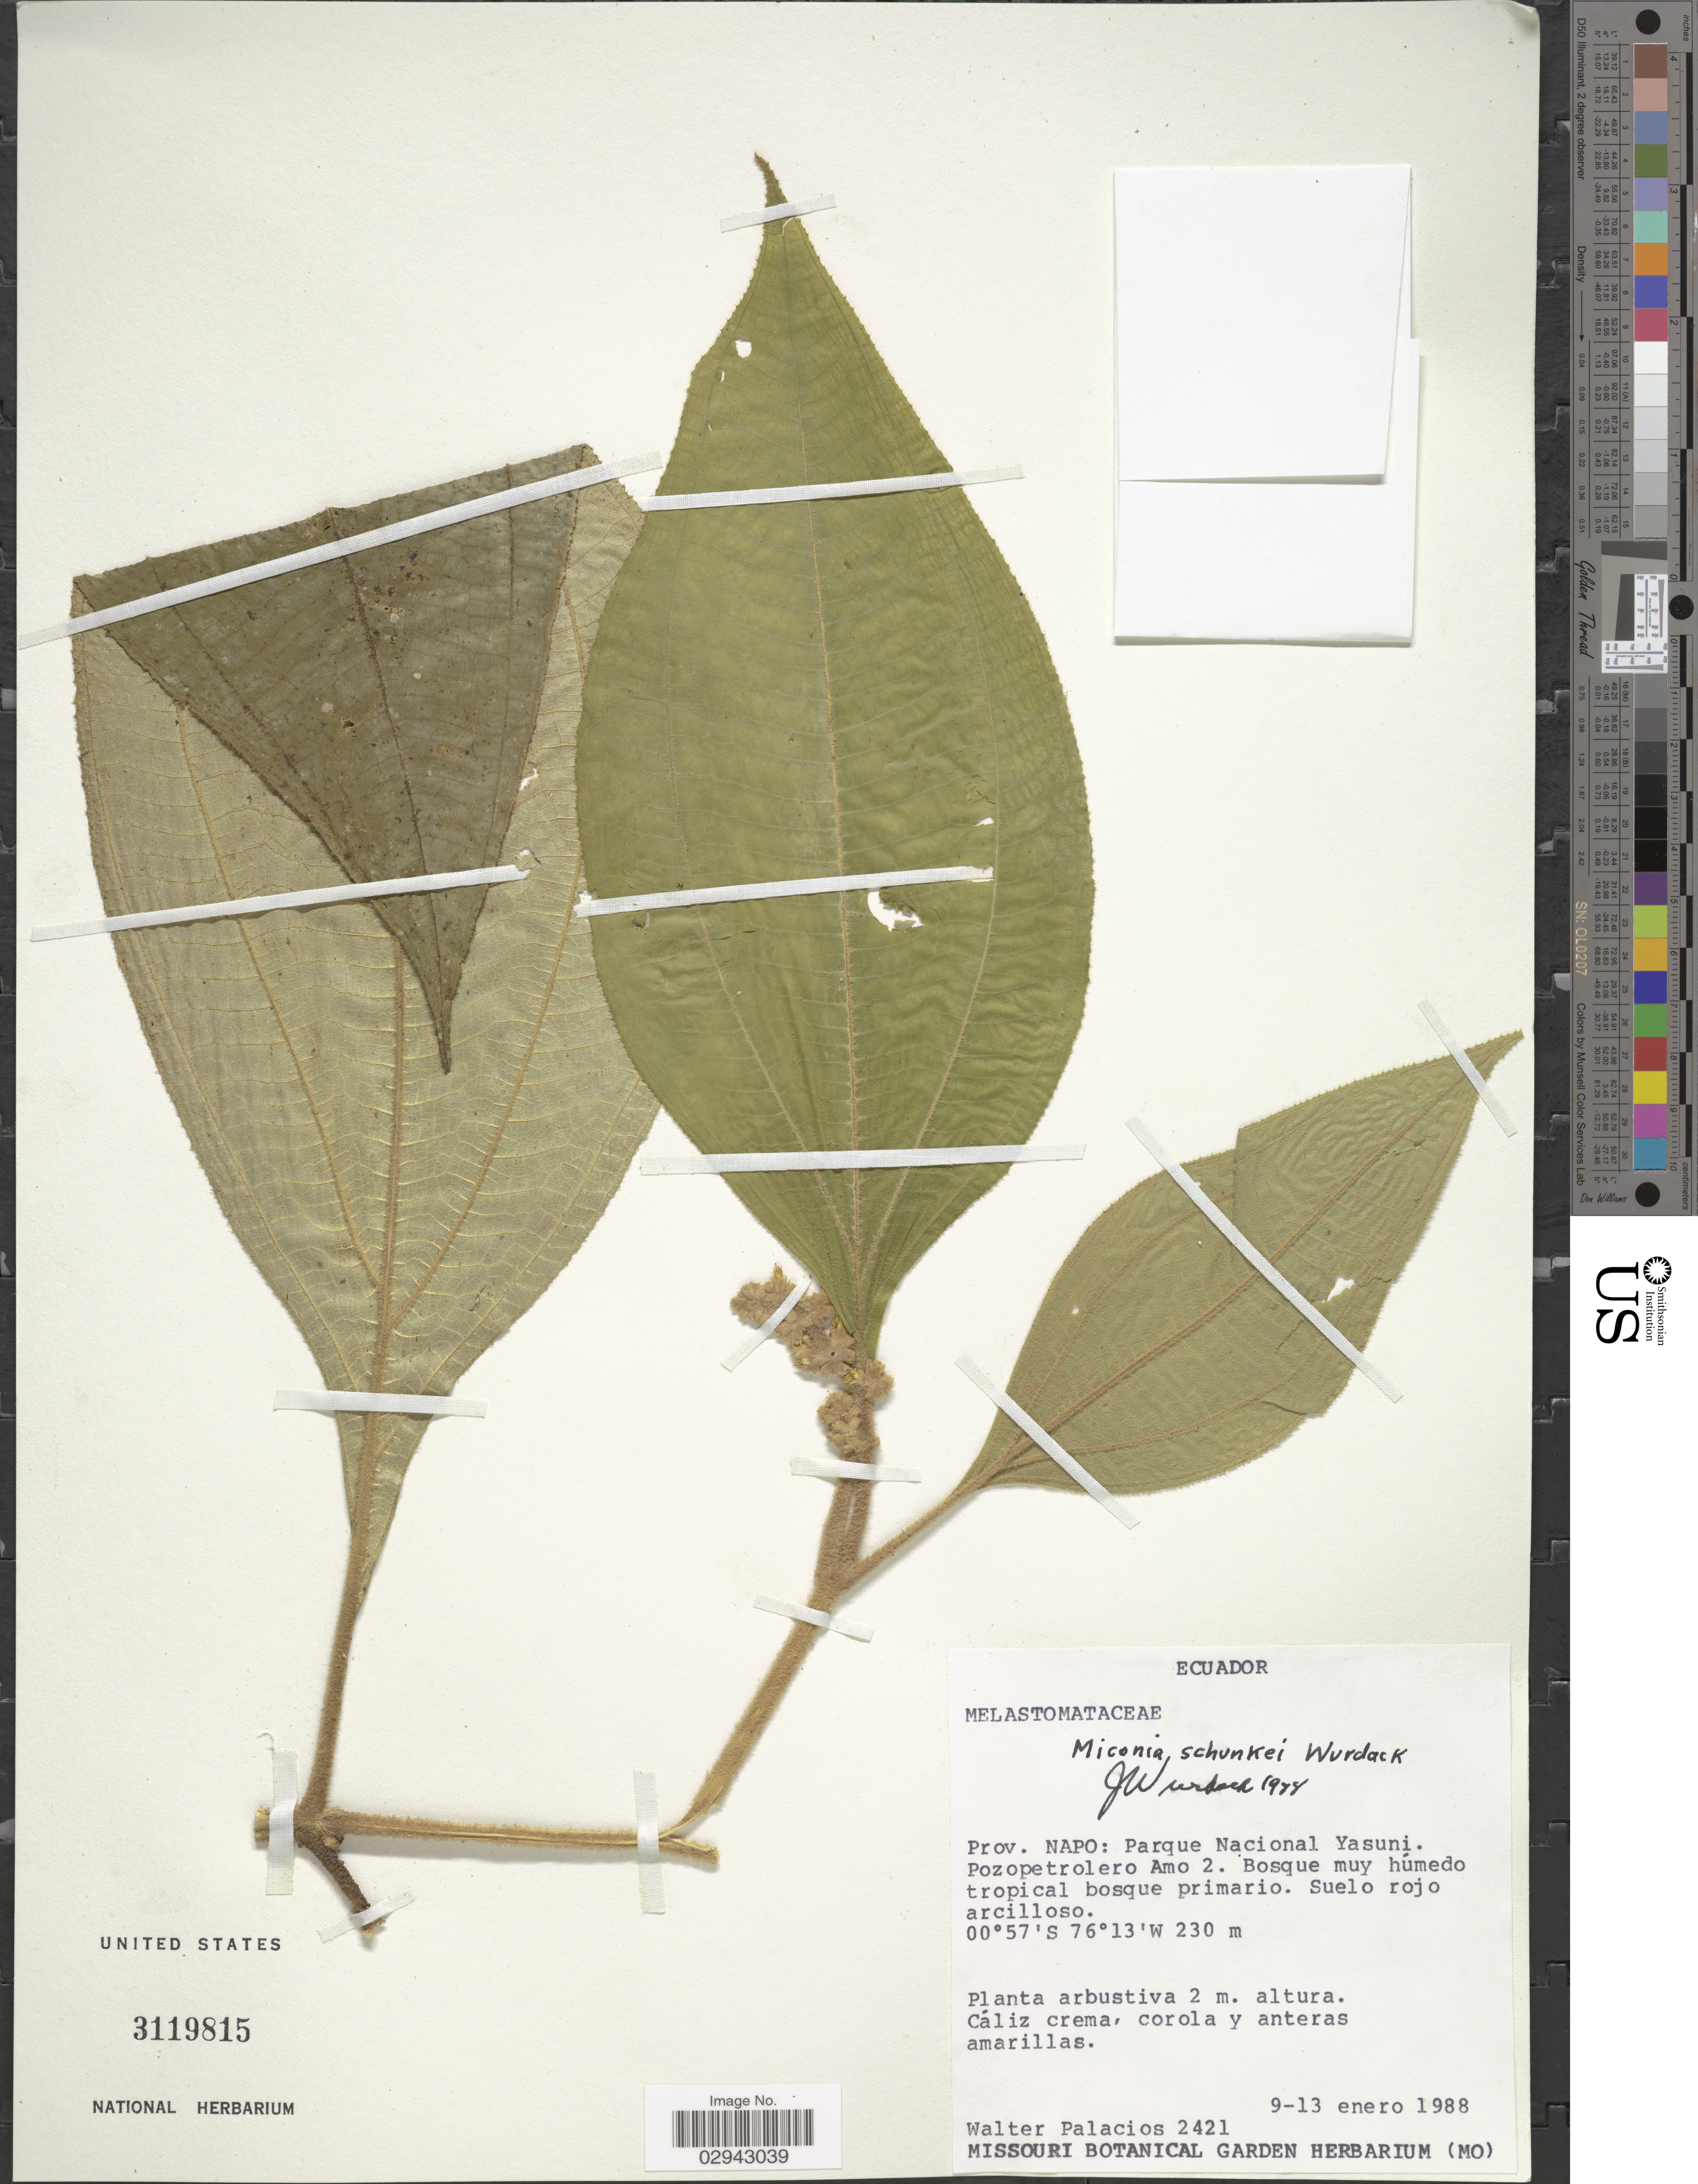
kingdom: Plantae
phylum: Tracheophyta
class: Magnoliopsida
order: Rosales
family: Rosaceae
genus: Aronia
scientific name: Aronia melanocarpa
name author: (Michx.) Elliott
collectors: W. Palacios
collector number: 2421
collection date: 1988-01-09/1988-01-13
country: Ecuador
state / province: Napo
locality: Parque Nacional Yasuni. Pozopetrolero Amo 2.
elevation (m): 230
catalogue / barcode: US 3119815